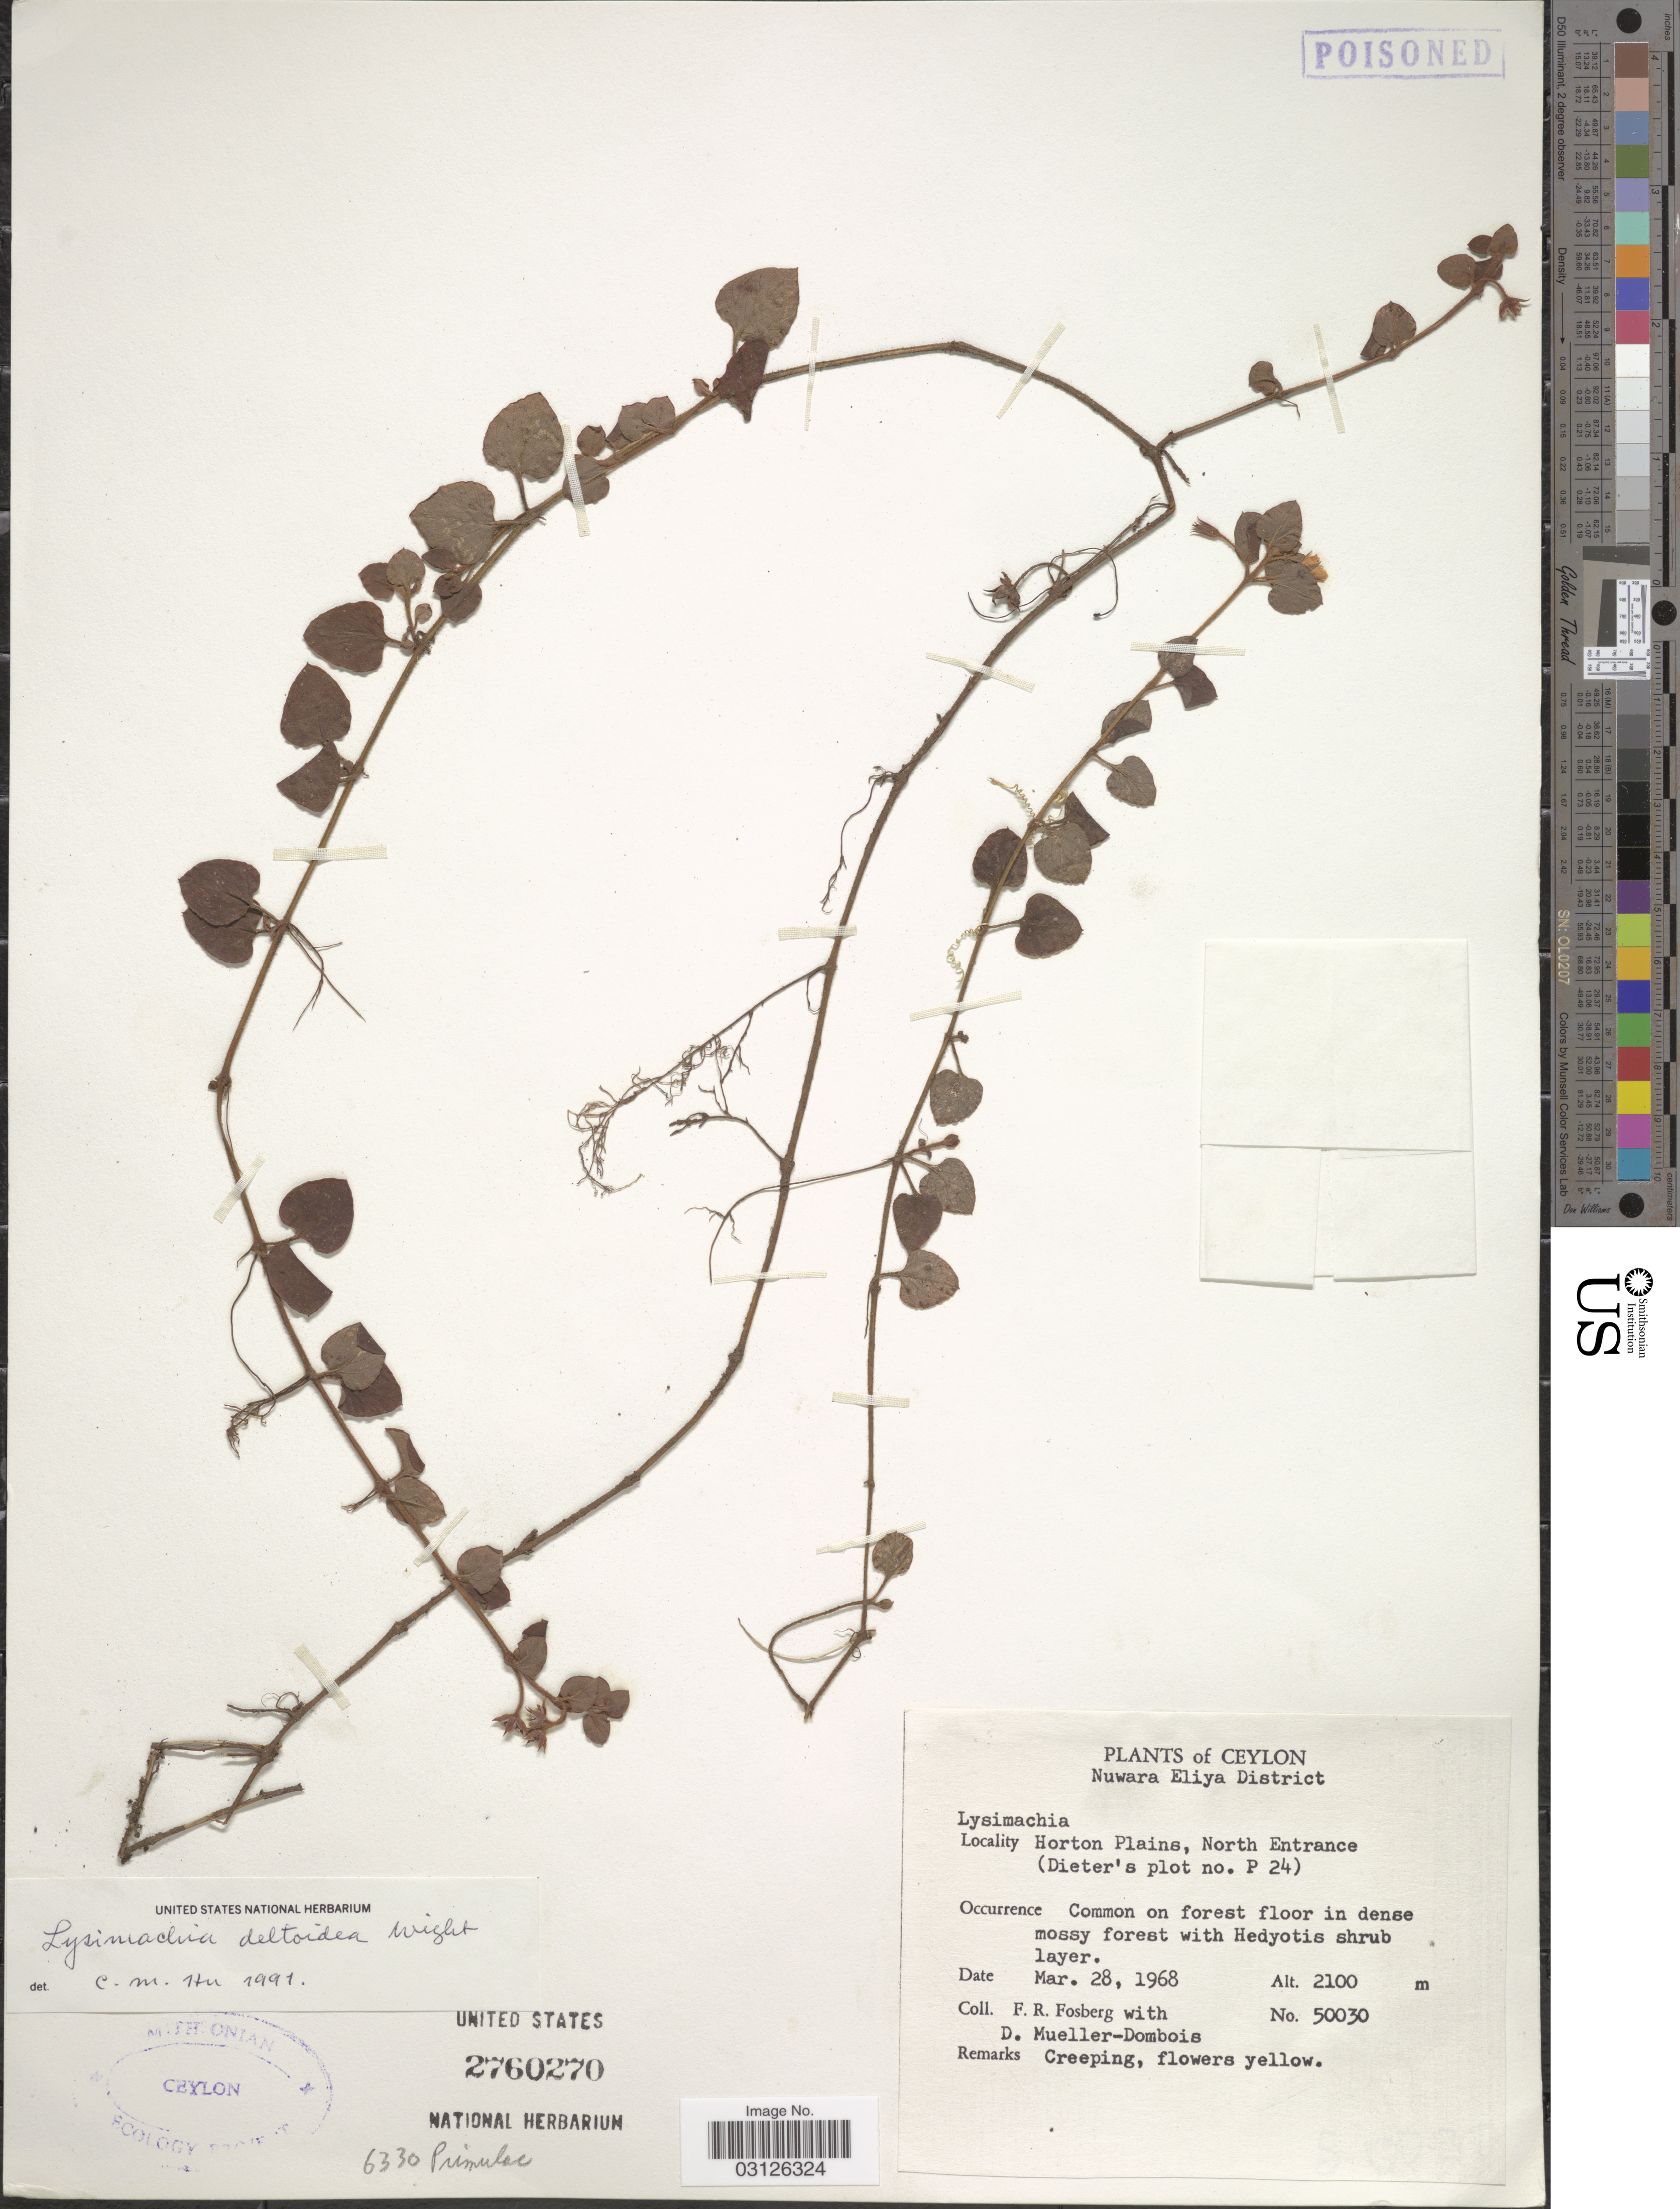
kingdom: Plantae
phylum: Tracheophyta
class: Magnoliopsida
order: Ericales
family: Primulaceae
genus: Lysimachia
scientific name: Lysimachia deltoidea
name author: Wight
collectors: F. R. Fosberg & D. Mueller-Dombois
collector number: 50030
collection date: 1968-03-28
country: Sri Lanka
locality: Ceylon. Nuwara Eliya District. Horton Plains, North Entrance (Dieter's plot no. P 24).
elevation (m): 2100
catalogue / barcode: US 2760270